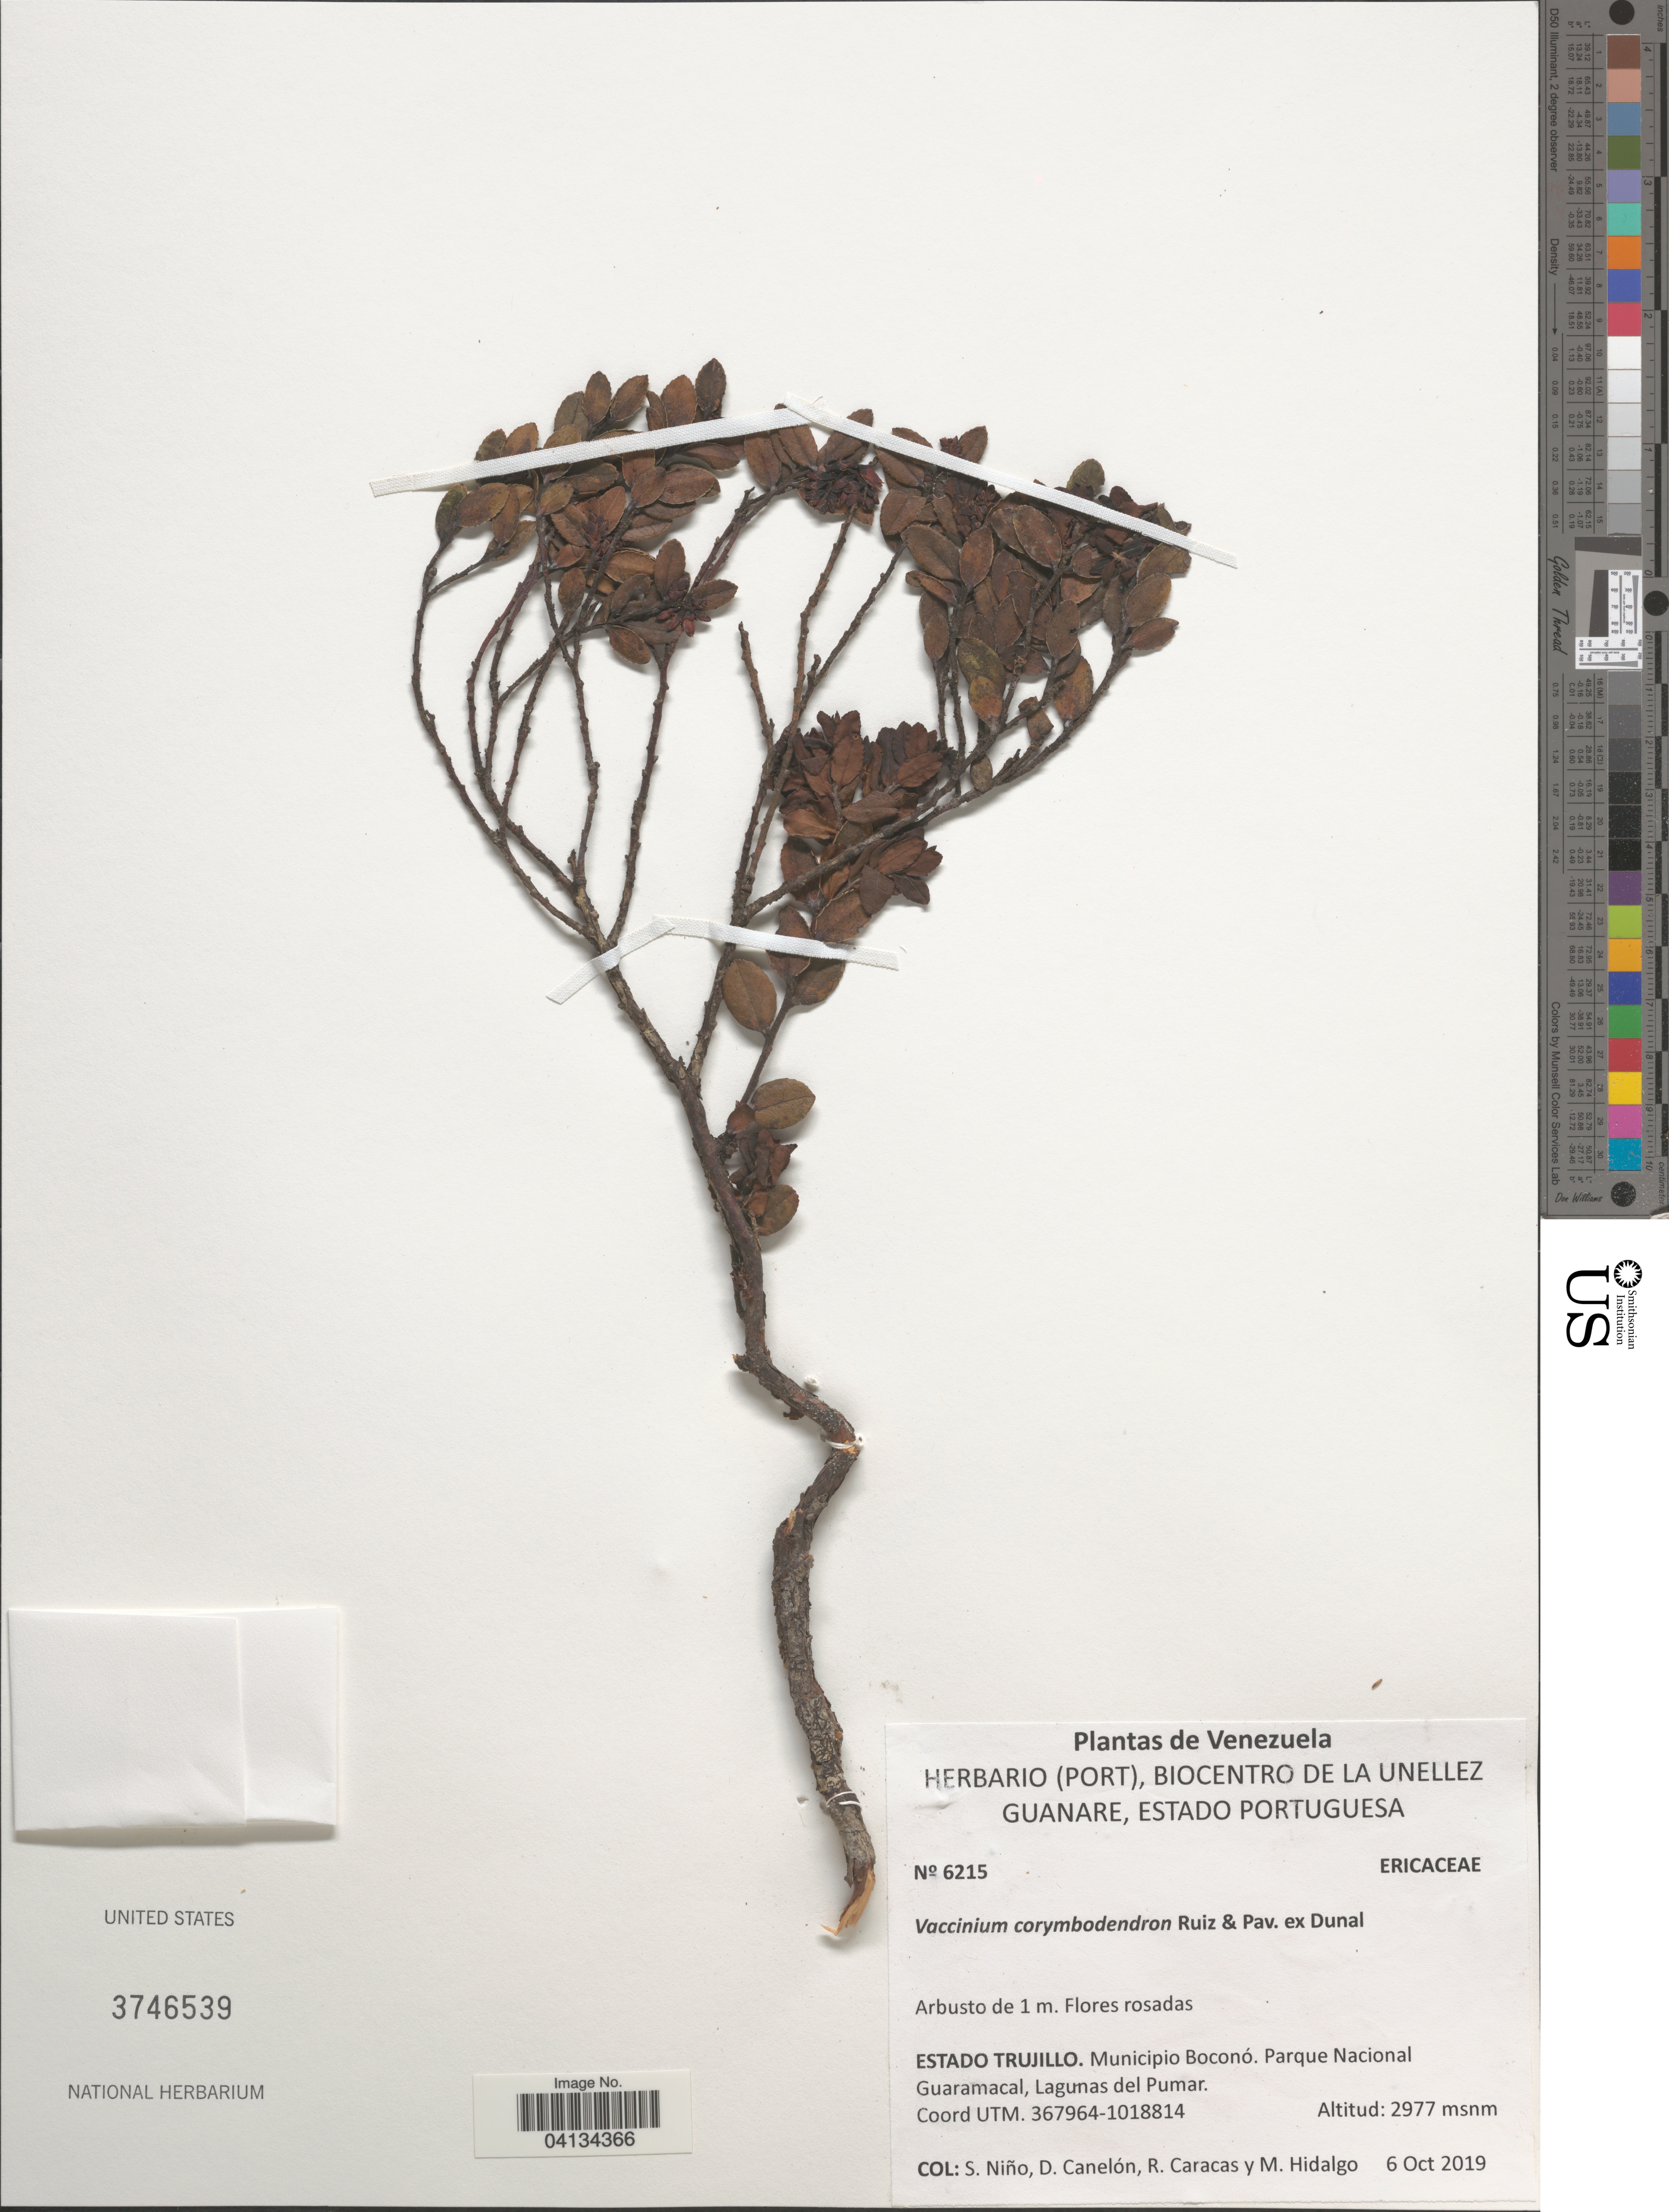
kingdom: Plantae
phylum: Tracheophyta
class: Magnoliopsida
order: Ericales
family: Ericaceae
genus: Vaccinium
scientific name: Vaccinium floribundum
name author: Kunth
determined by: Dorr, L. J., (BOT), Smithsonian Institution - National Museum of Natural History (UNITED STATES)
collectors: S. M. Niño, D. Canelón, R. Caracas & M. Hidalgo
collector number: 6215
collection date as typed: Transcribed d/m/y: 6/10/2019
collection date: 2019-10-06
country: Venezuela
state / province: Trujillo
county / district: Boconó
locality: Parque Nacional Guaramacal, Lagunas del Pumar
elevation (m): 2977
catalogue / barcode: US 3746539